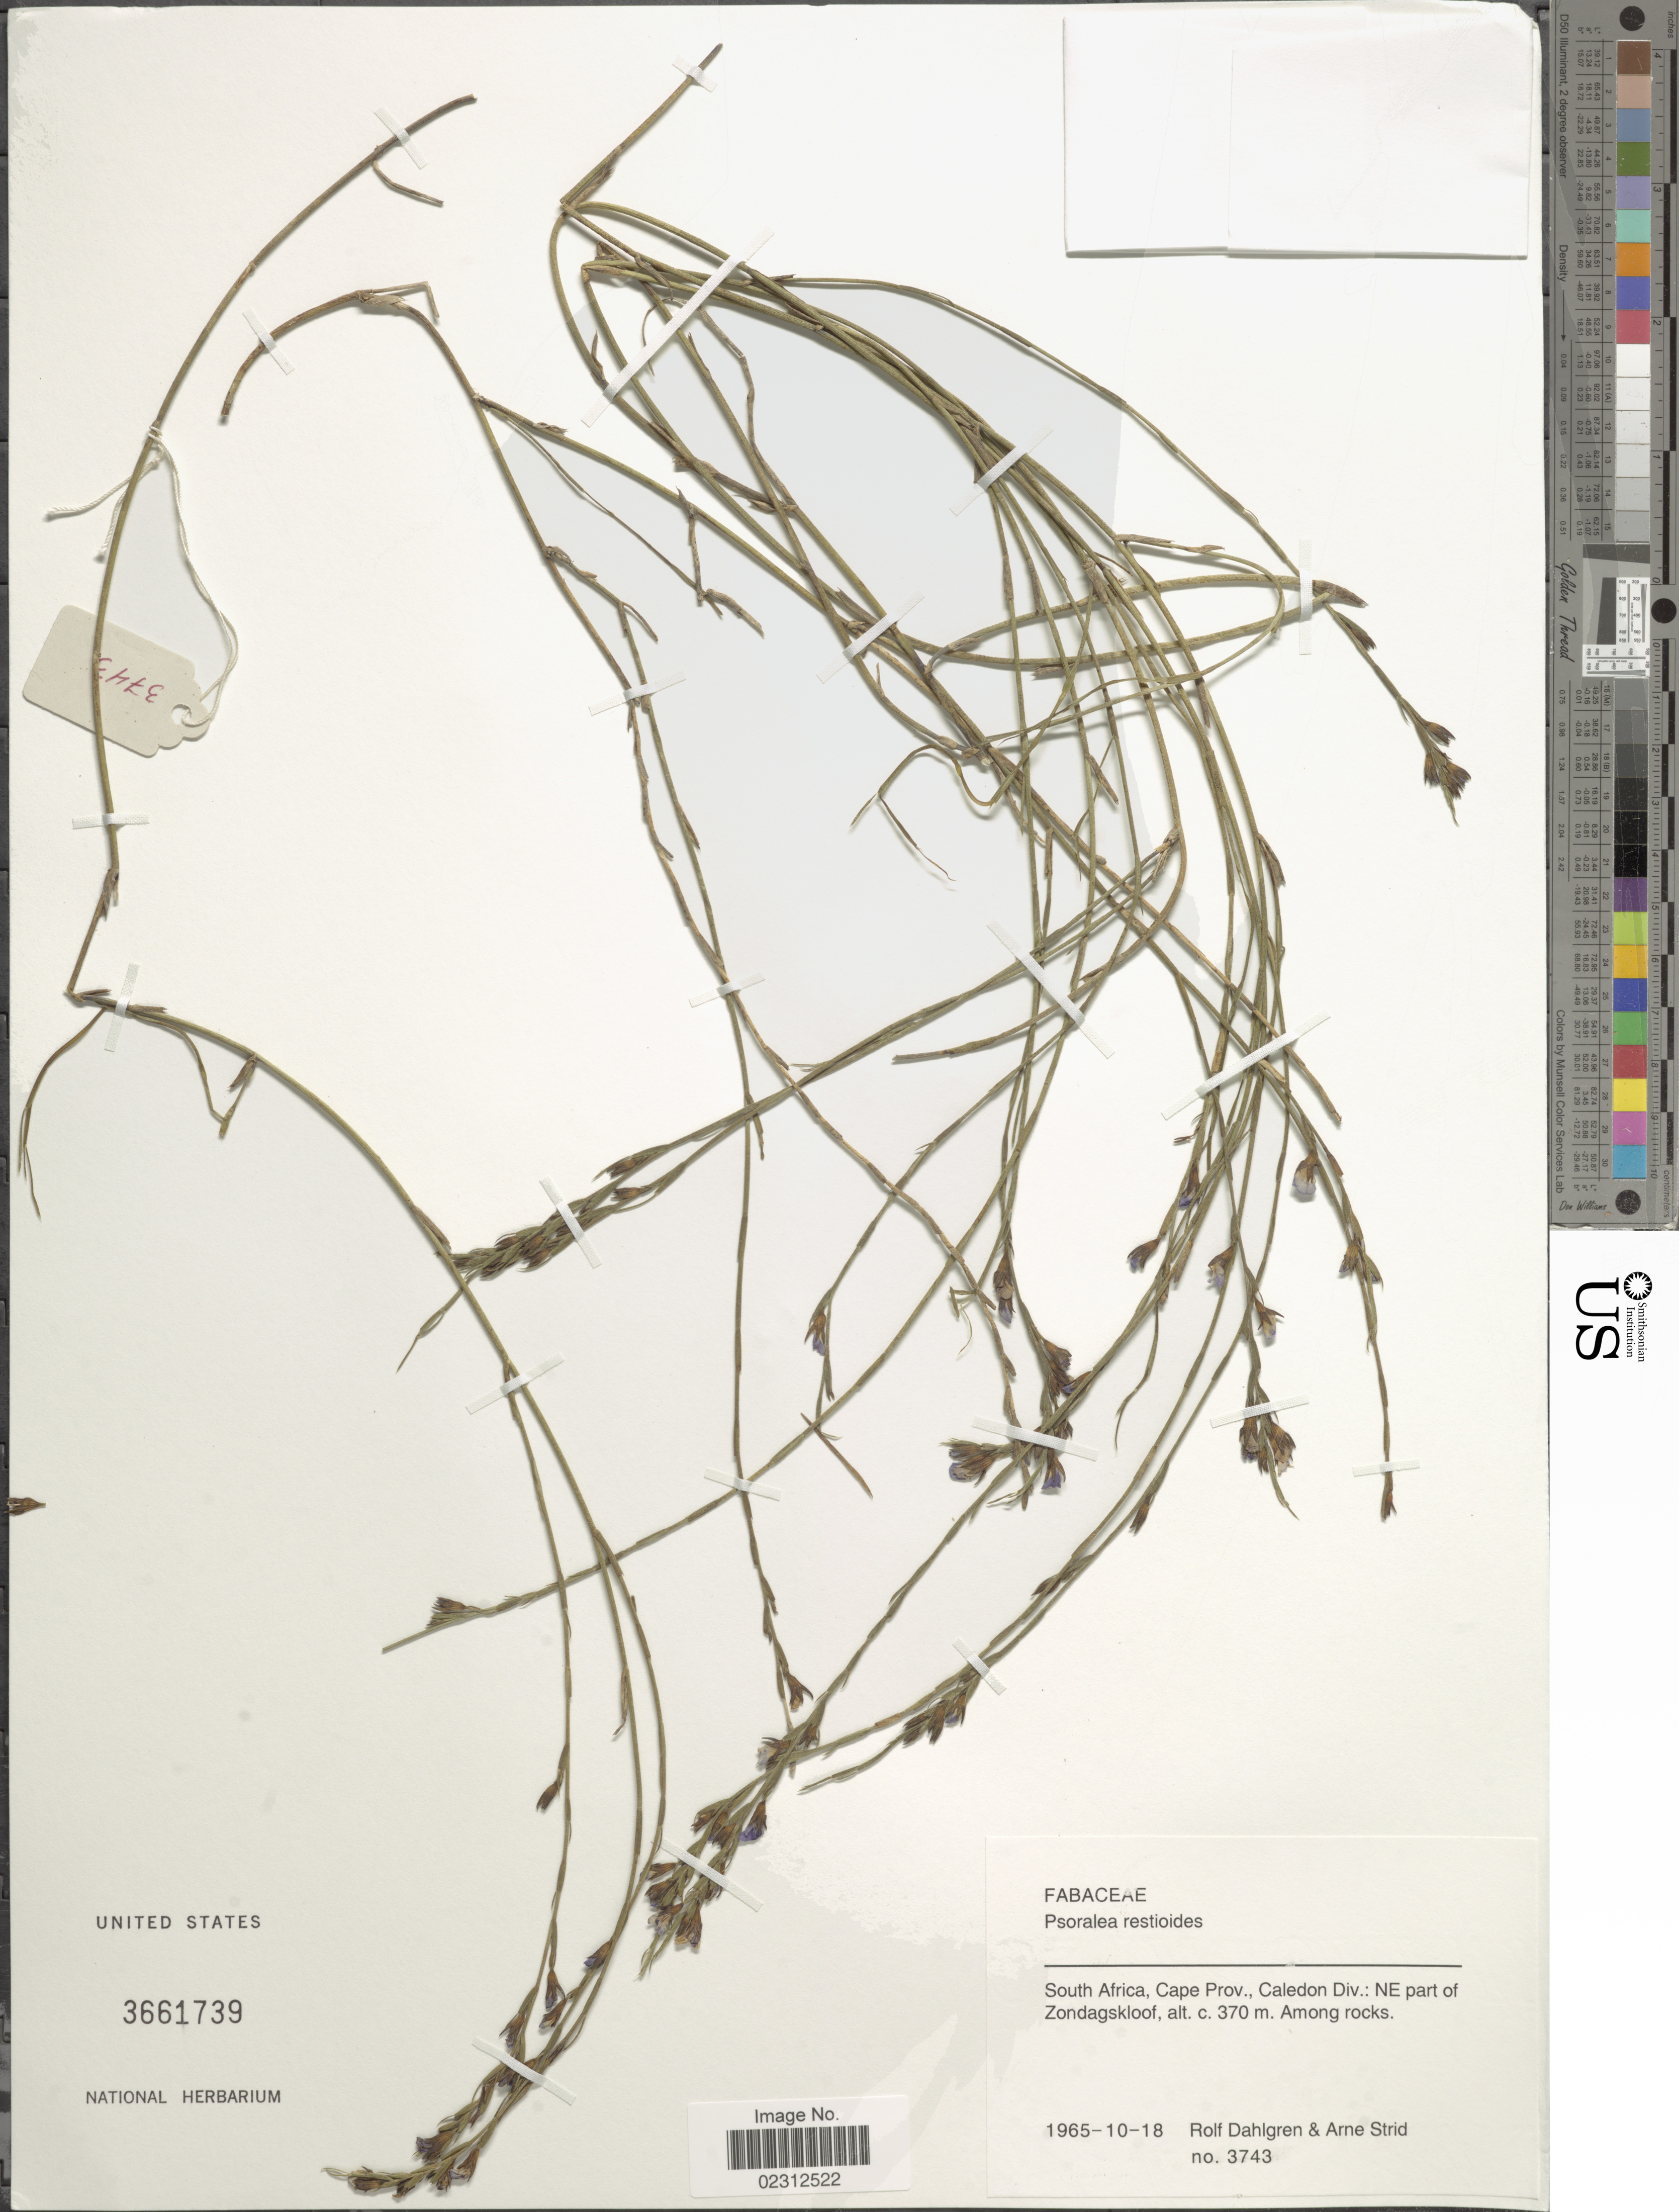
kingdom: Plantae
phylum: Tracheophyta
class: Magnoliopsida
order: Fabales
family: Fabaceae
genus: Psoralea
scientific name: Psoralea restioides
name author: Eckl. & Zeyh.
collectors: R. Dahlgren & A. Strid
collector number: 3743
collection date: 1965-10-18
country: South Africa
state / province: Western Cape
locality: Caledon Div.: NE part of Zondagskloof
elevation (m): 370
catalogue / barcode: US 3661739